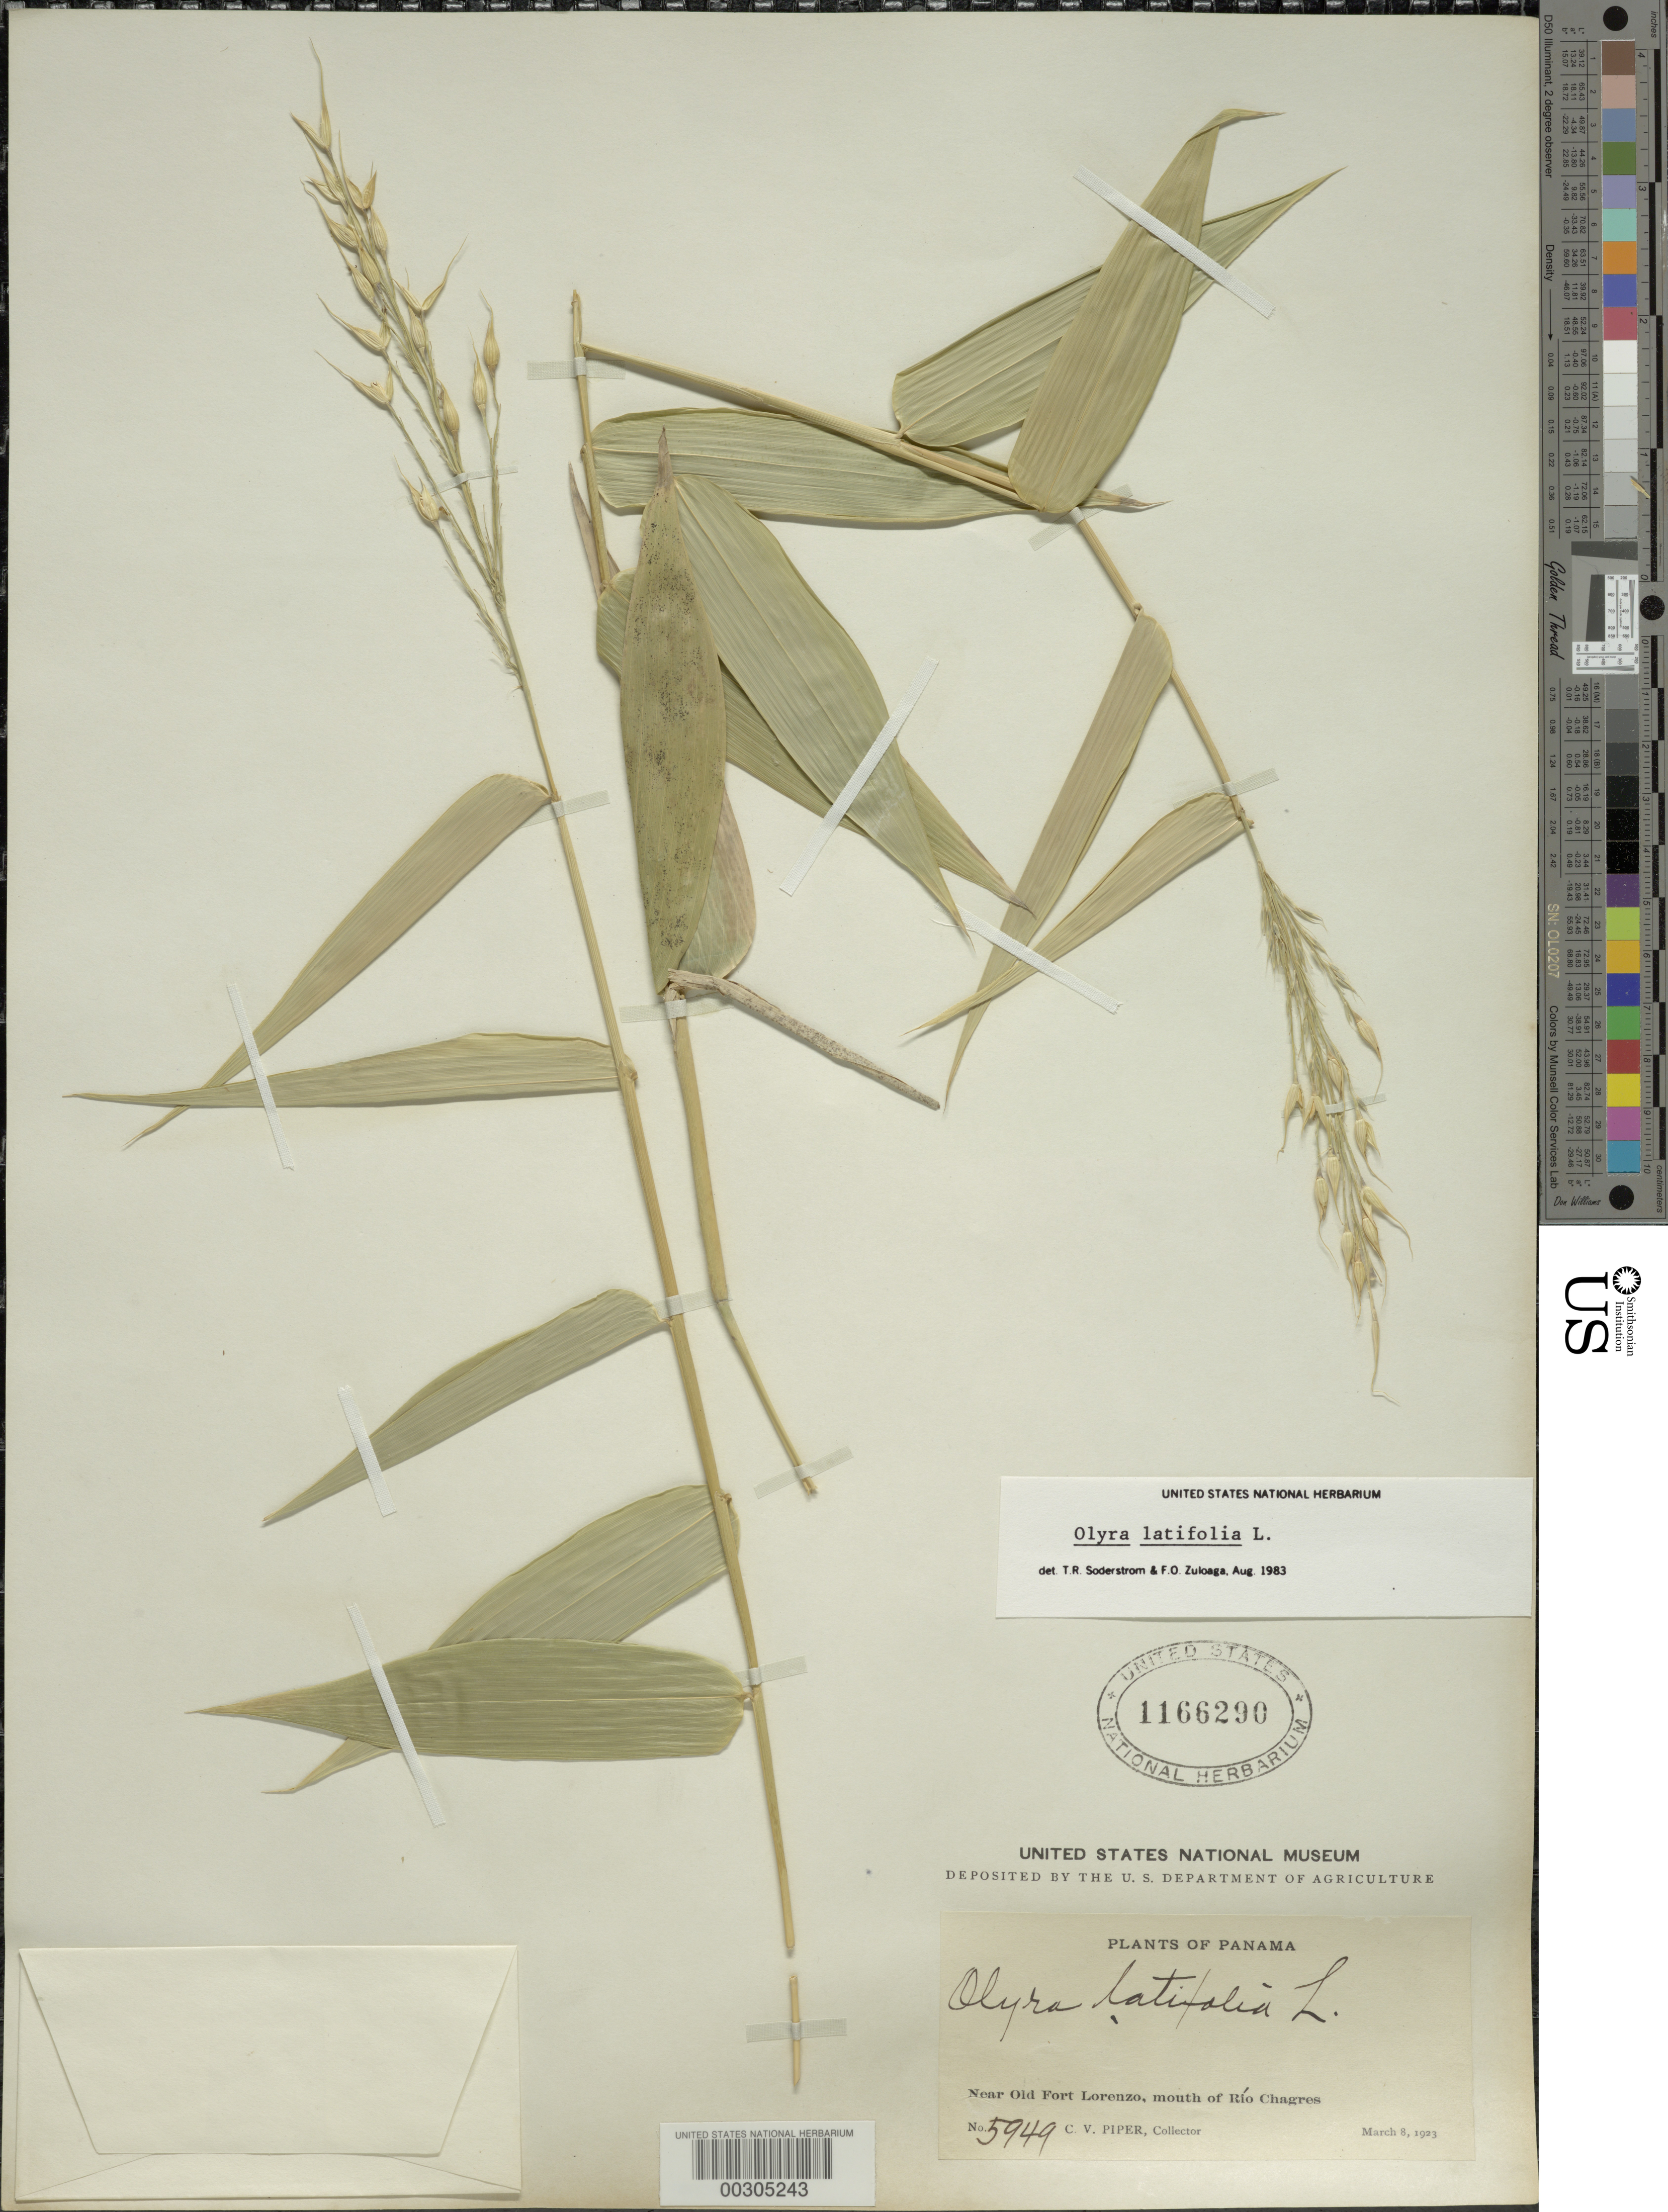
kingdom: Plantae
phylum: Tracheophyta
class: Liliopsida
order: Poales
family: Poaceae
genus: Olyra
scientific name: Olyra latifolia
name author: L.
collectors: C. V. Piper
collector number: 5949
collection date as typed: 08 Mar 1923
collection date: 1923-03-08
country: Panama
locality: Rio Chagres, Fort Lorenzo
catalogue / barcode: US 1166290